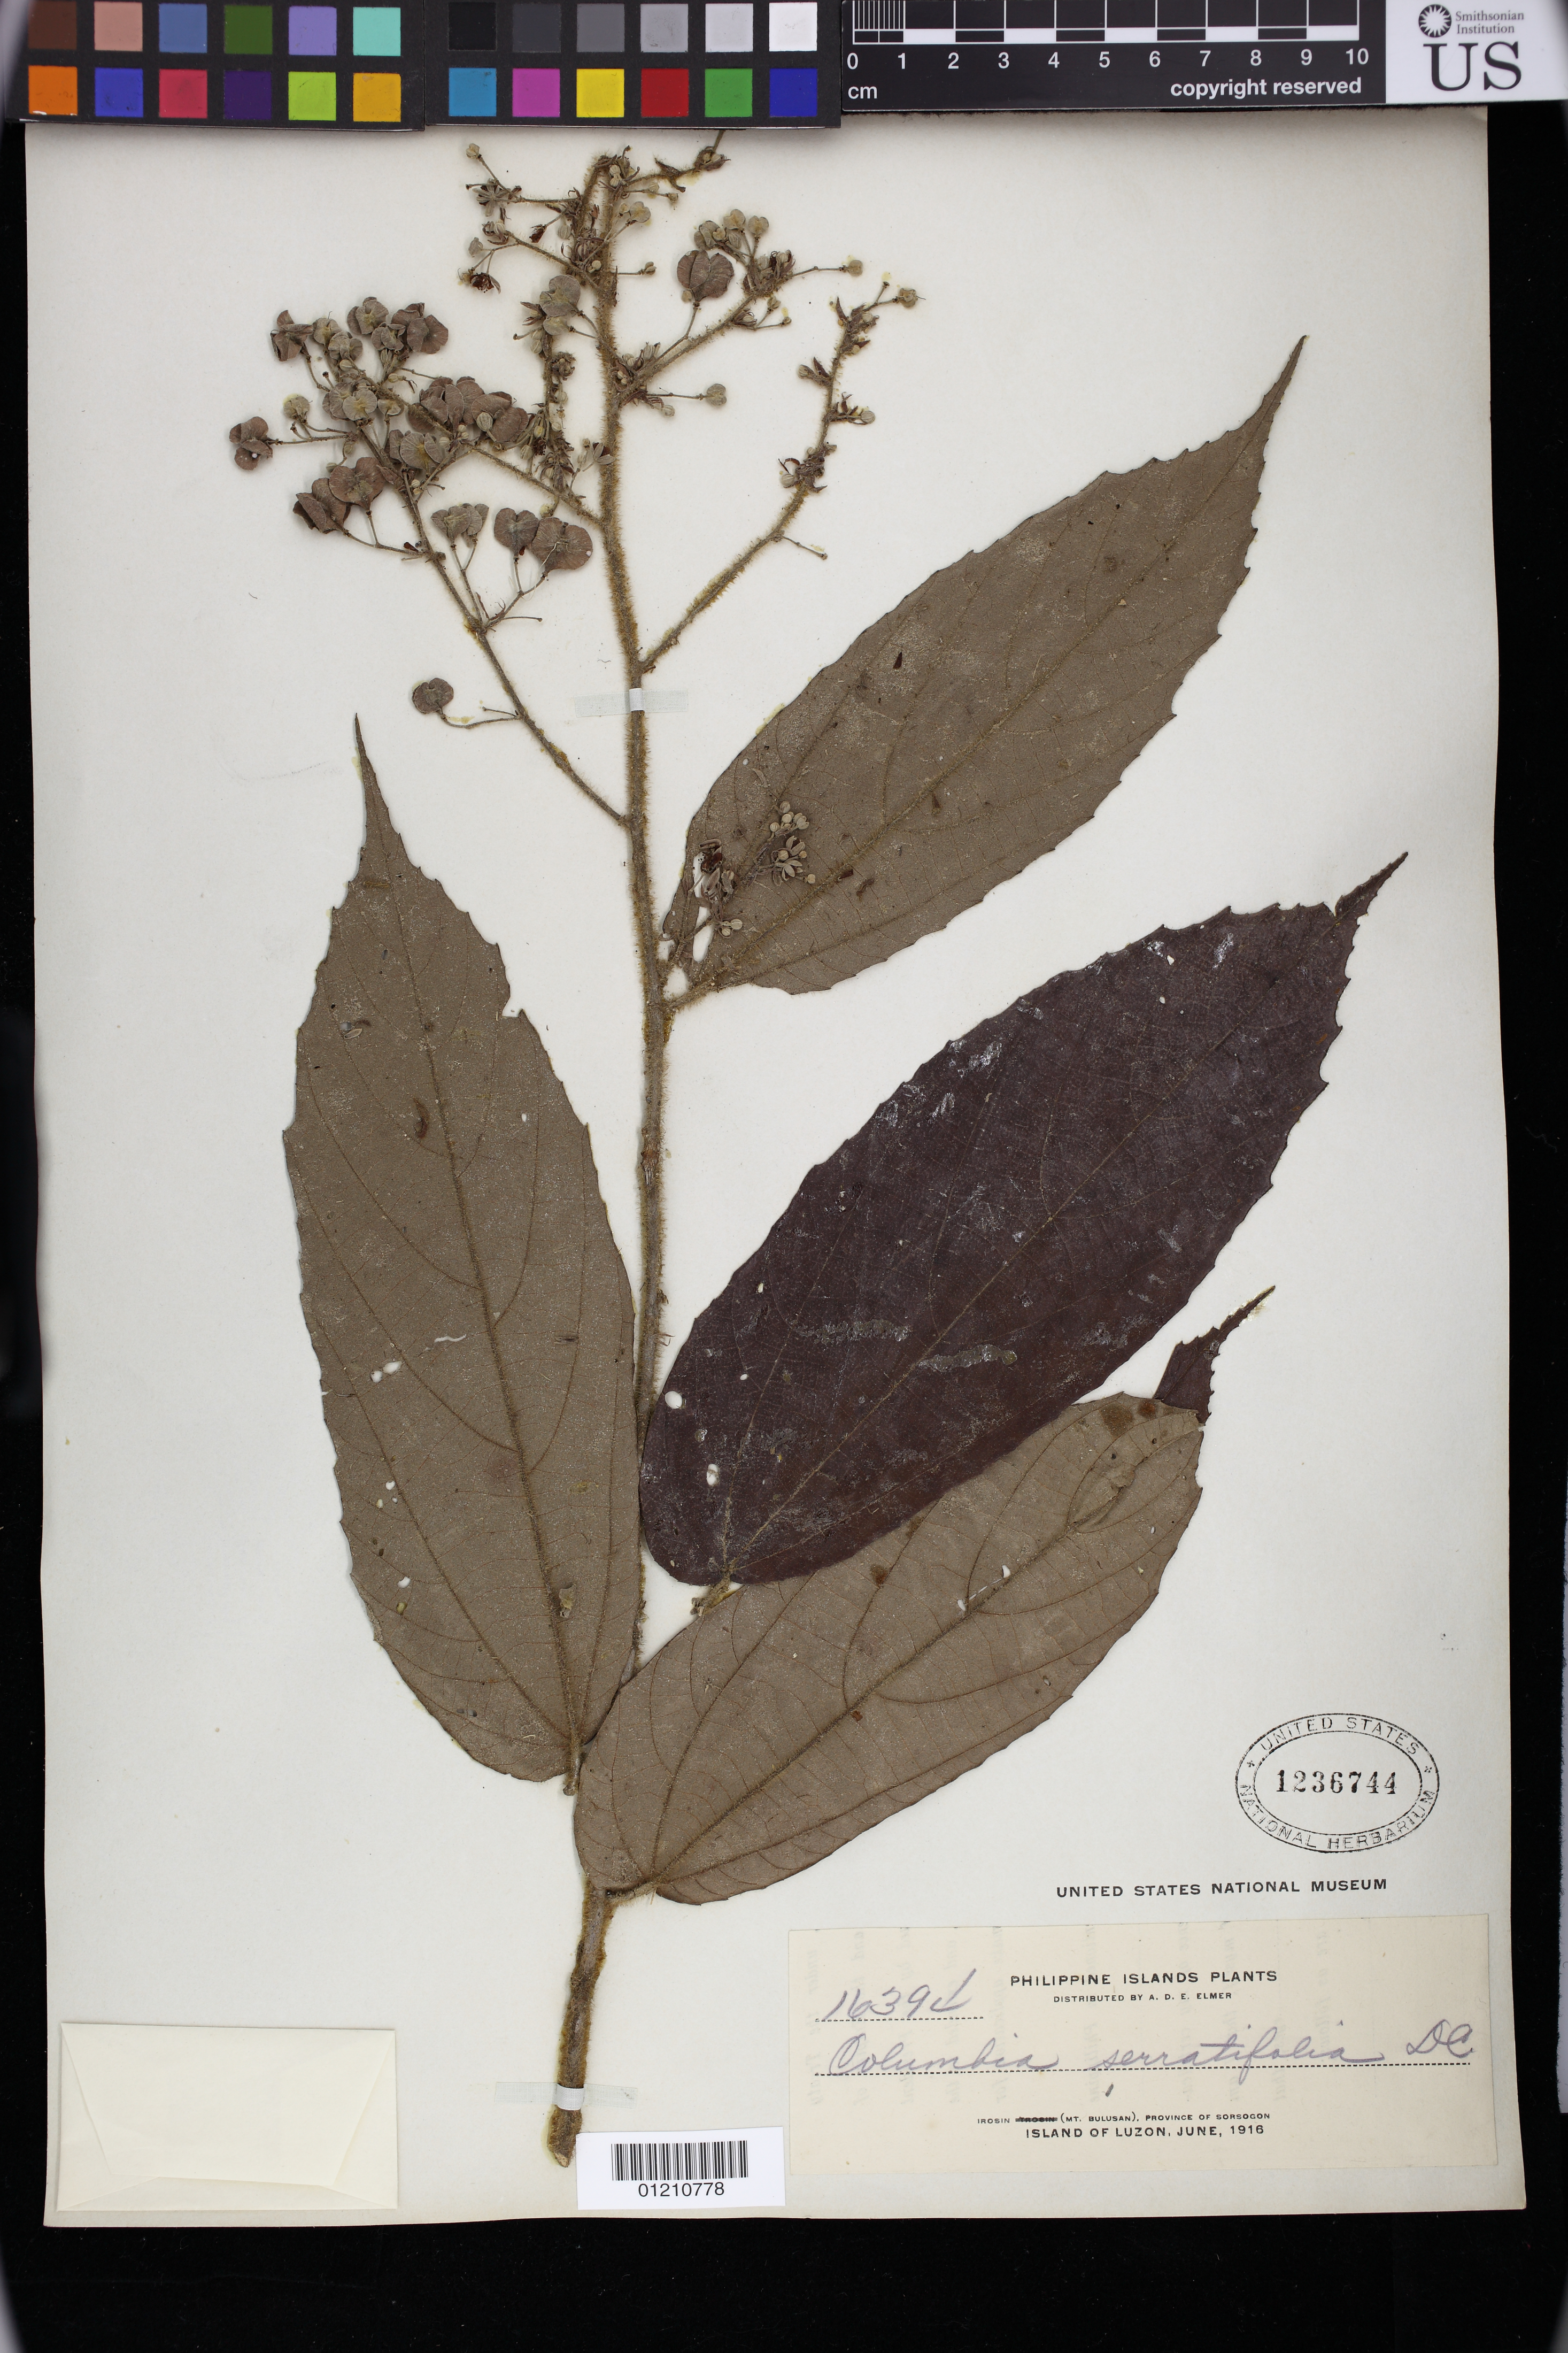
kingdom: Plantae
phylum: Tracheophyta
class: Magnoliopsida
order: Malvales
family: Malvaceae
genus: Colona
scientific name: Colona serratifolia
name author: Cav.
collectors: A. D. E. Elmer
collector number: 16394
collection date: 1916-06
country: Philippines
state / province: Bicol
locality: Irosin (Mt. Bulusan), Province of Sorsogon.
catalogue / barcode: US 1236744